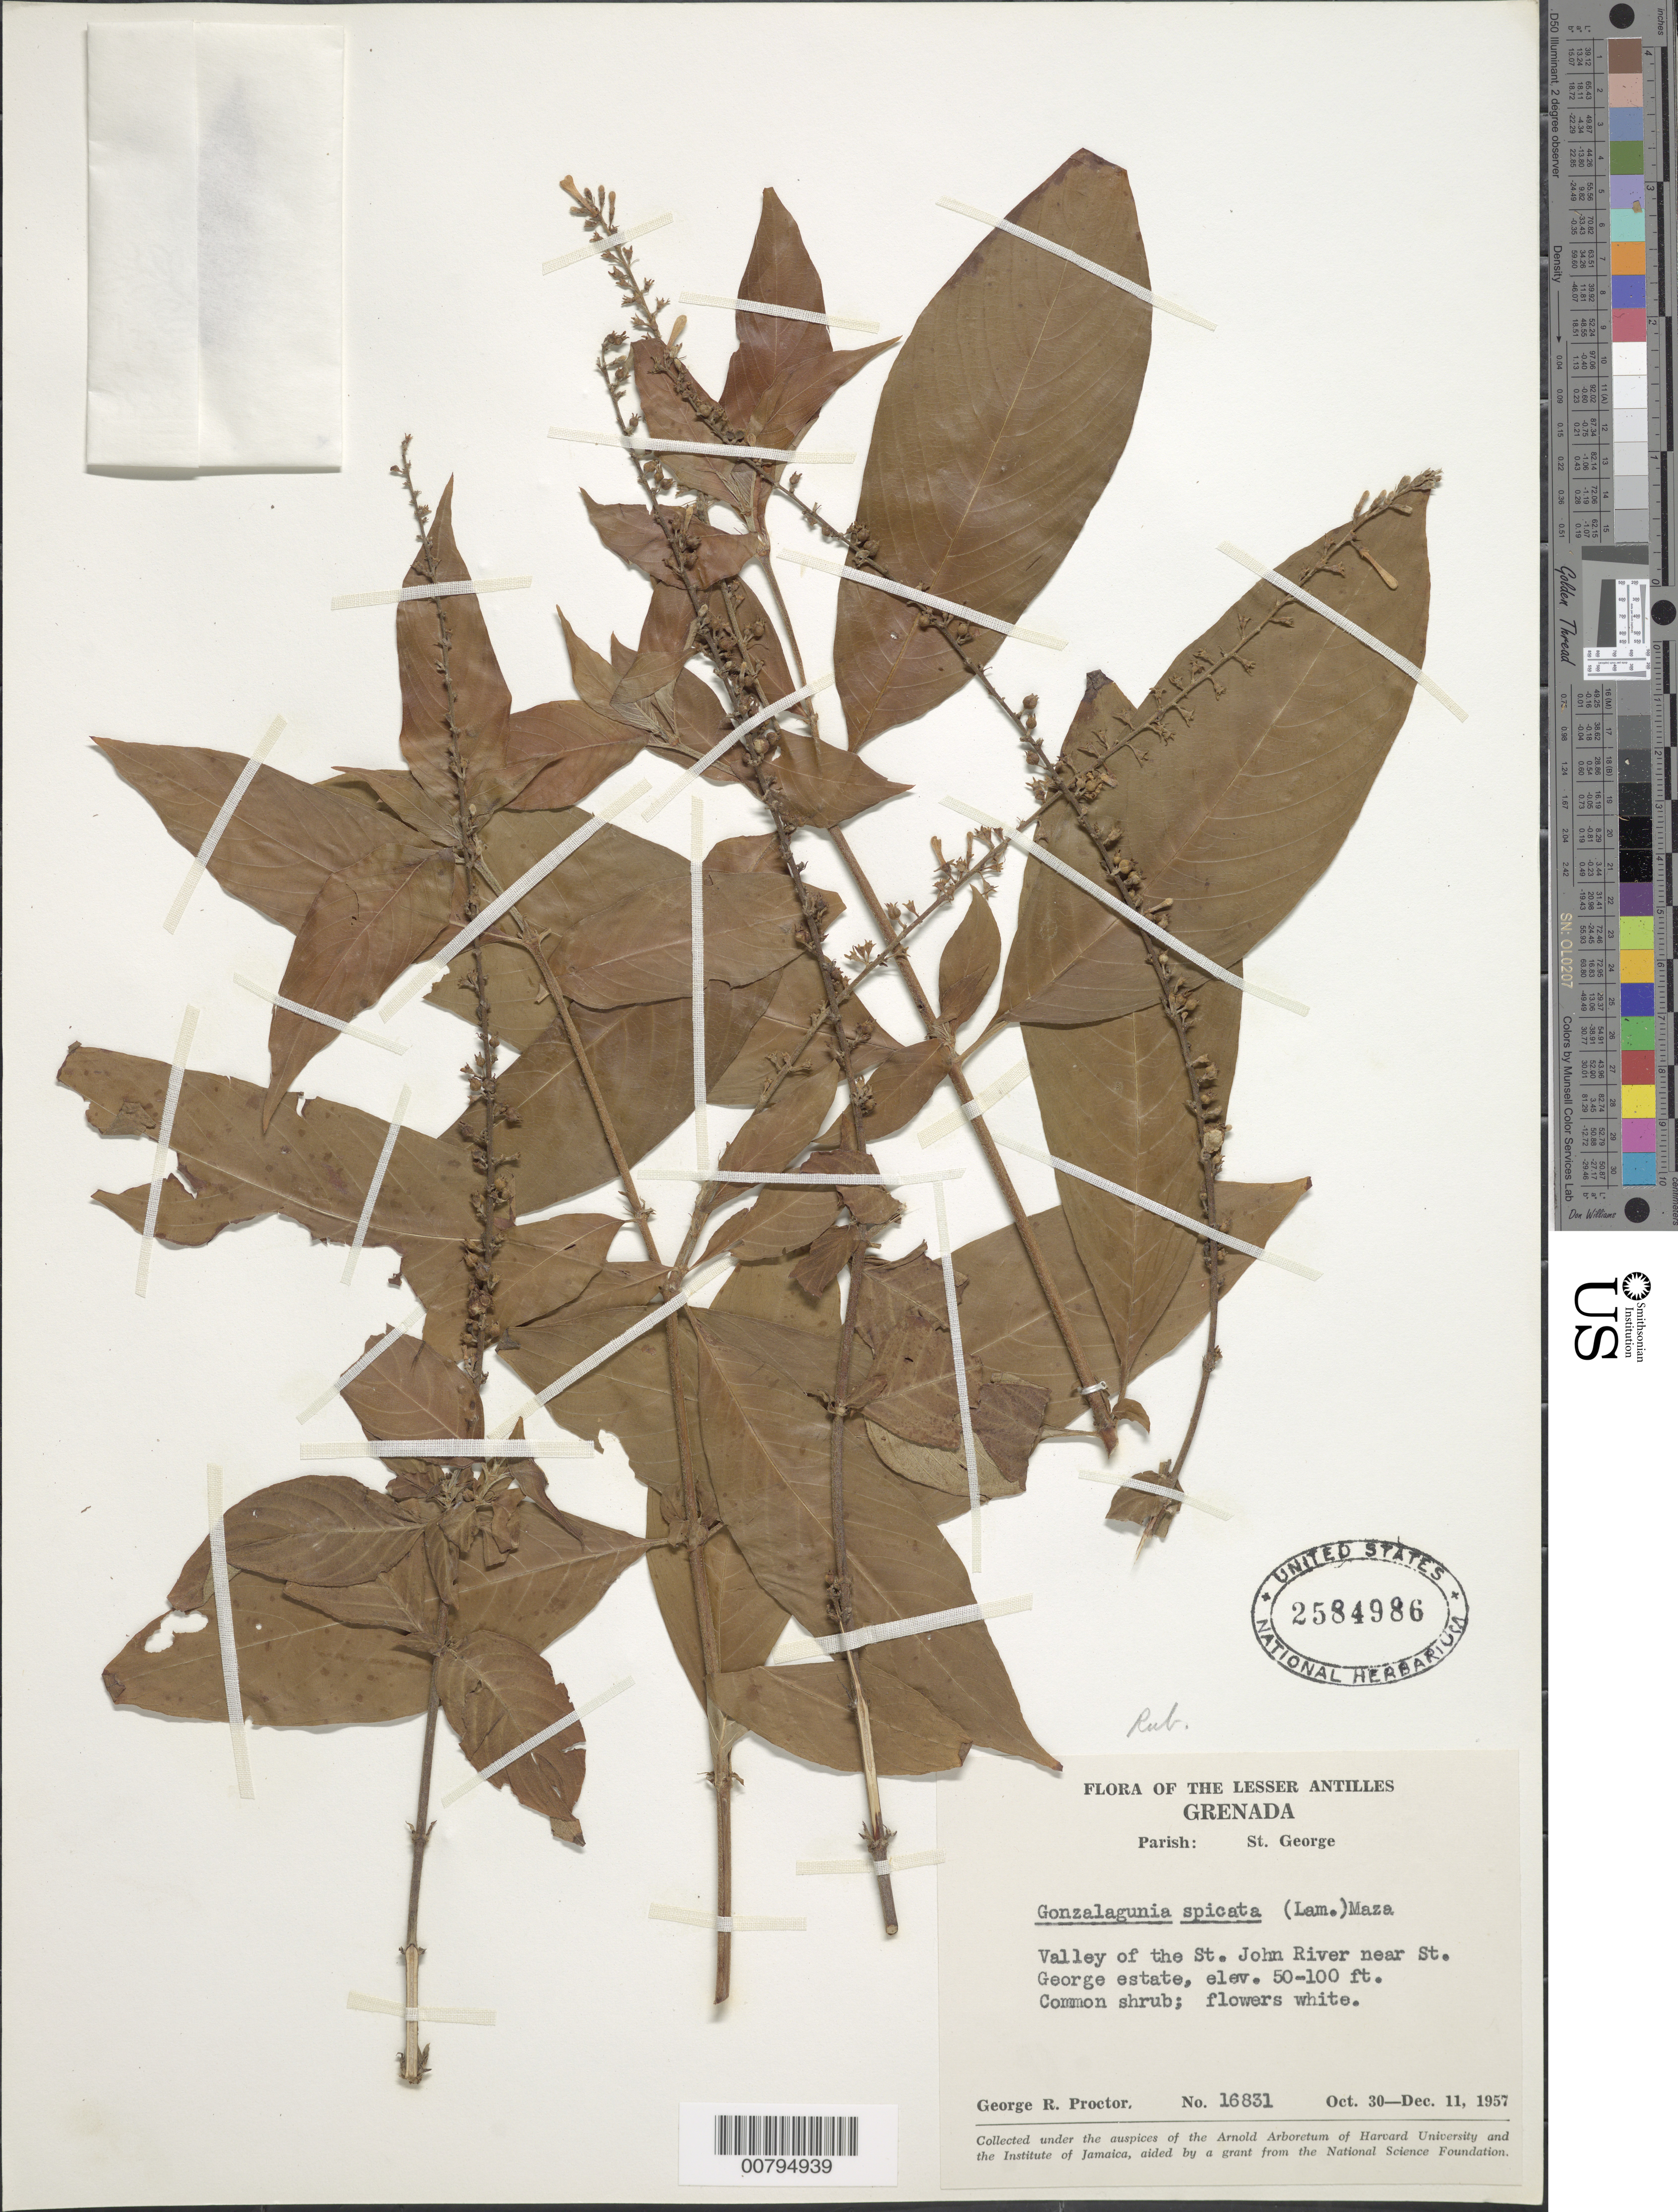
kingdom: Plantae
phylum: Tracheophyta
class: Magnoliopsida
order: Gentianales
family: Rubiaceae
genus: Gonzalagunia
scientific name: Gonzalagunia hirsuta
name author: Schum.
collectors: G. R. Proctor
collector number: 16831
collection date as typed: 30 Oct 1957 to 11 Dec 1957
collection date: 1957-10-30/1957-12-11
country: Grenada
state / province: Saint George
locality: Valley of St. John River near St. George Estate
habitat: River valley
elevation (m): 15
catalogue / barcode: US 2584986